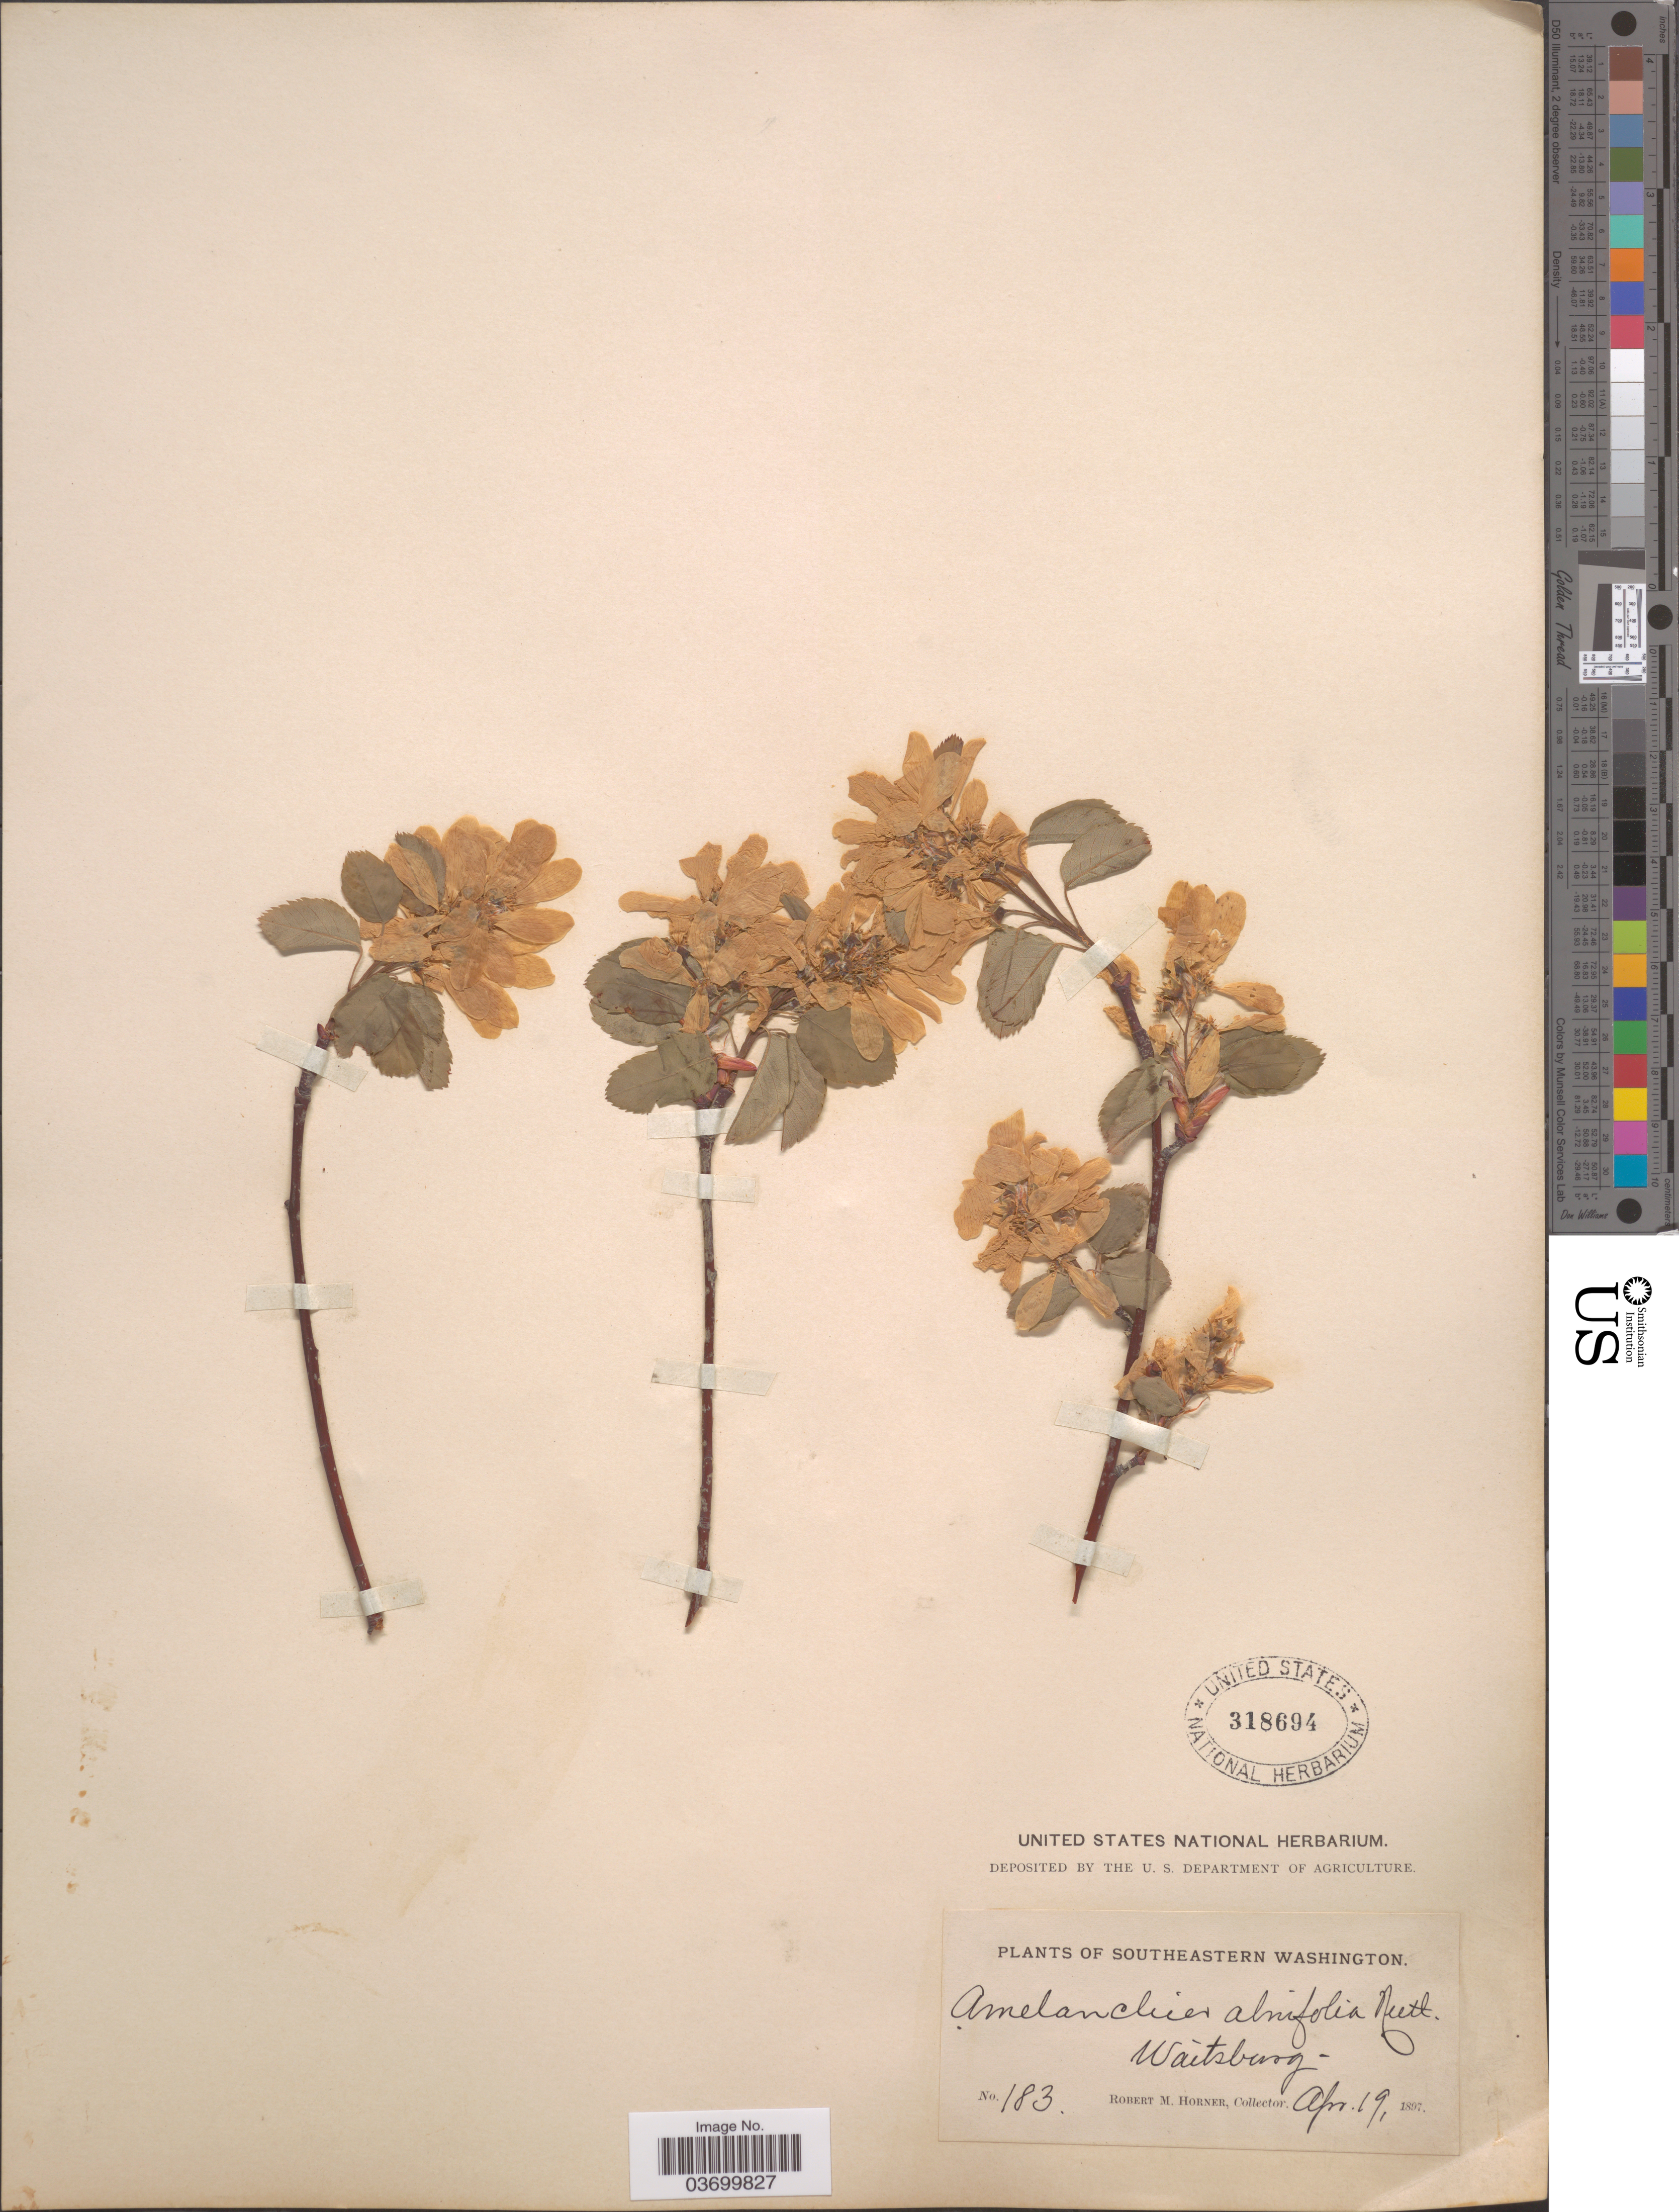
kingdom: Plantae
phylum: Tracheophyta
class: Magnoliopsida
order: Rosales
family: Rosaceae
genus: Amelanchier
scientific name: Amelanchier alnifolia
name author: (Nutt.) Nutt. ex M. Roem.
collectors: R. Horner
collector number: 183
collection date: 1897-04-19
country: United States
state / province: Washington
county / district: Walla Walla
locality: Southeastern Washington. Waitsburg.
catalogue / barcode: US 318694